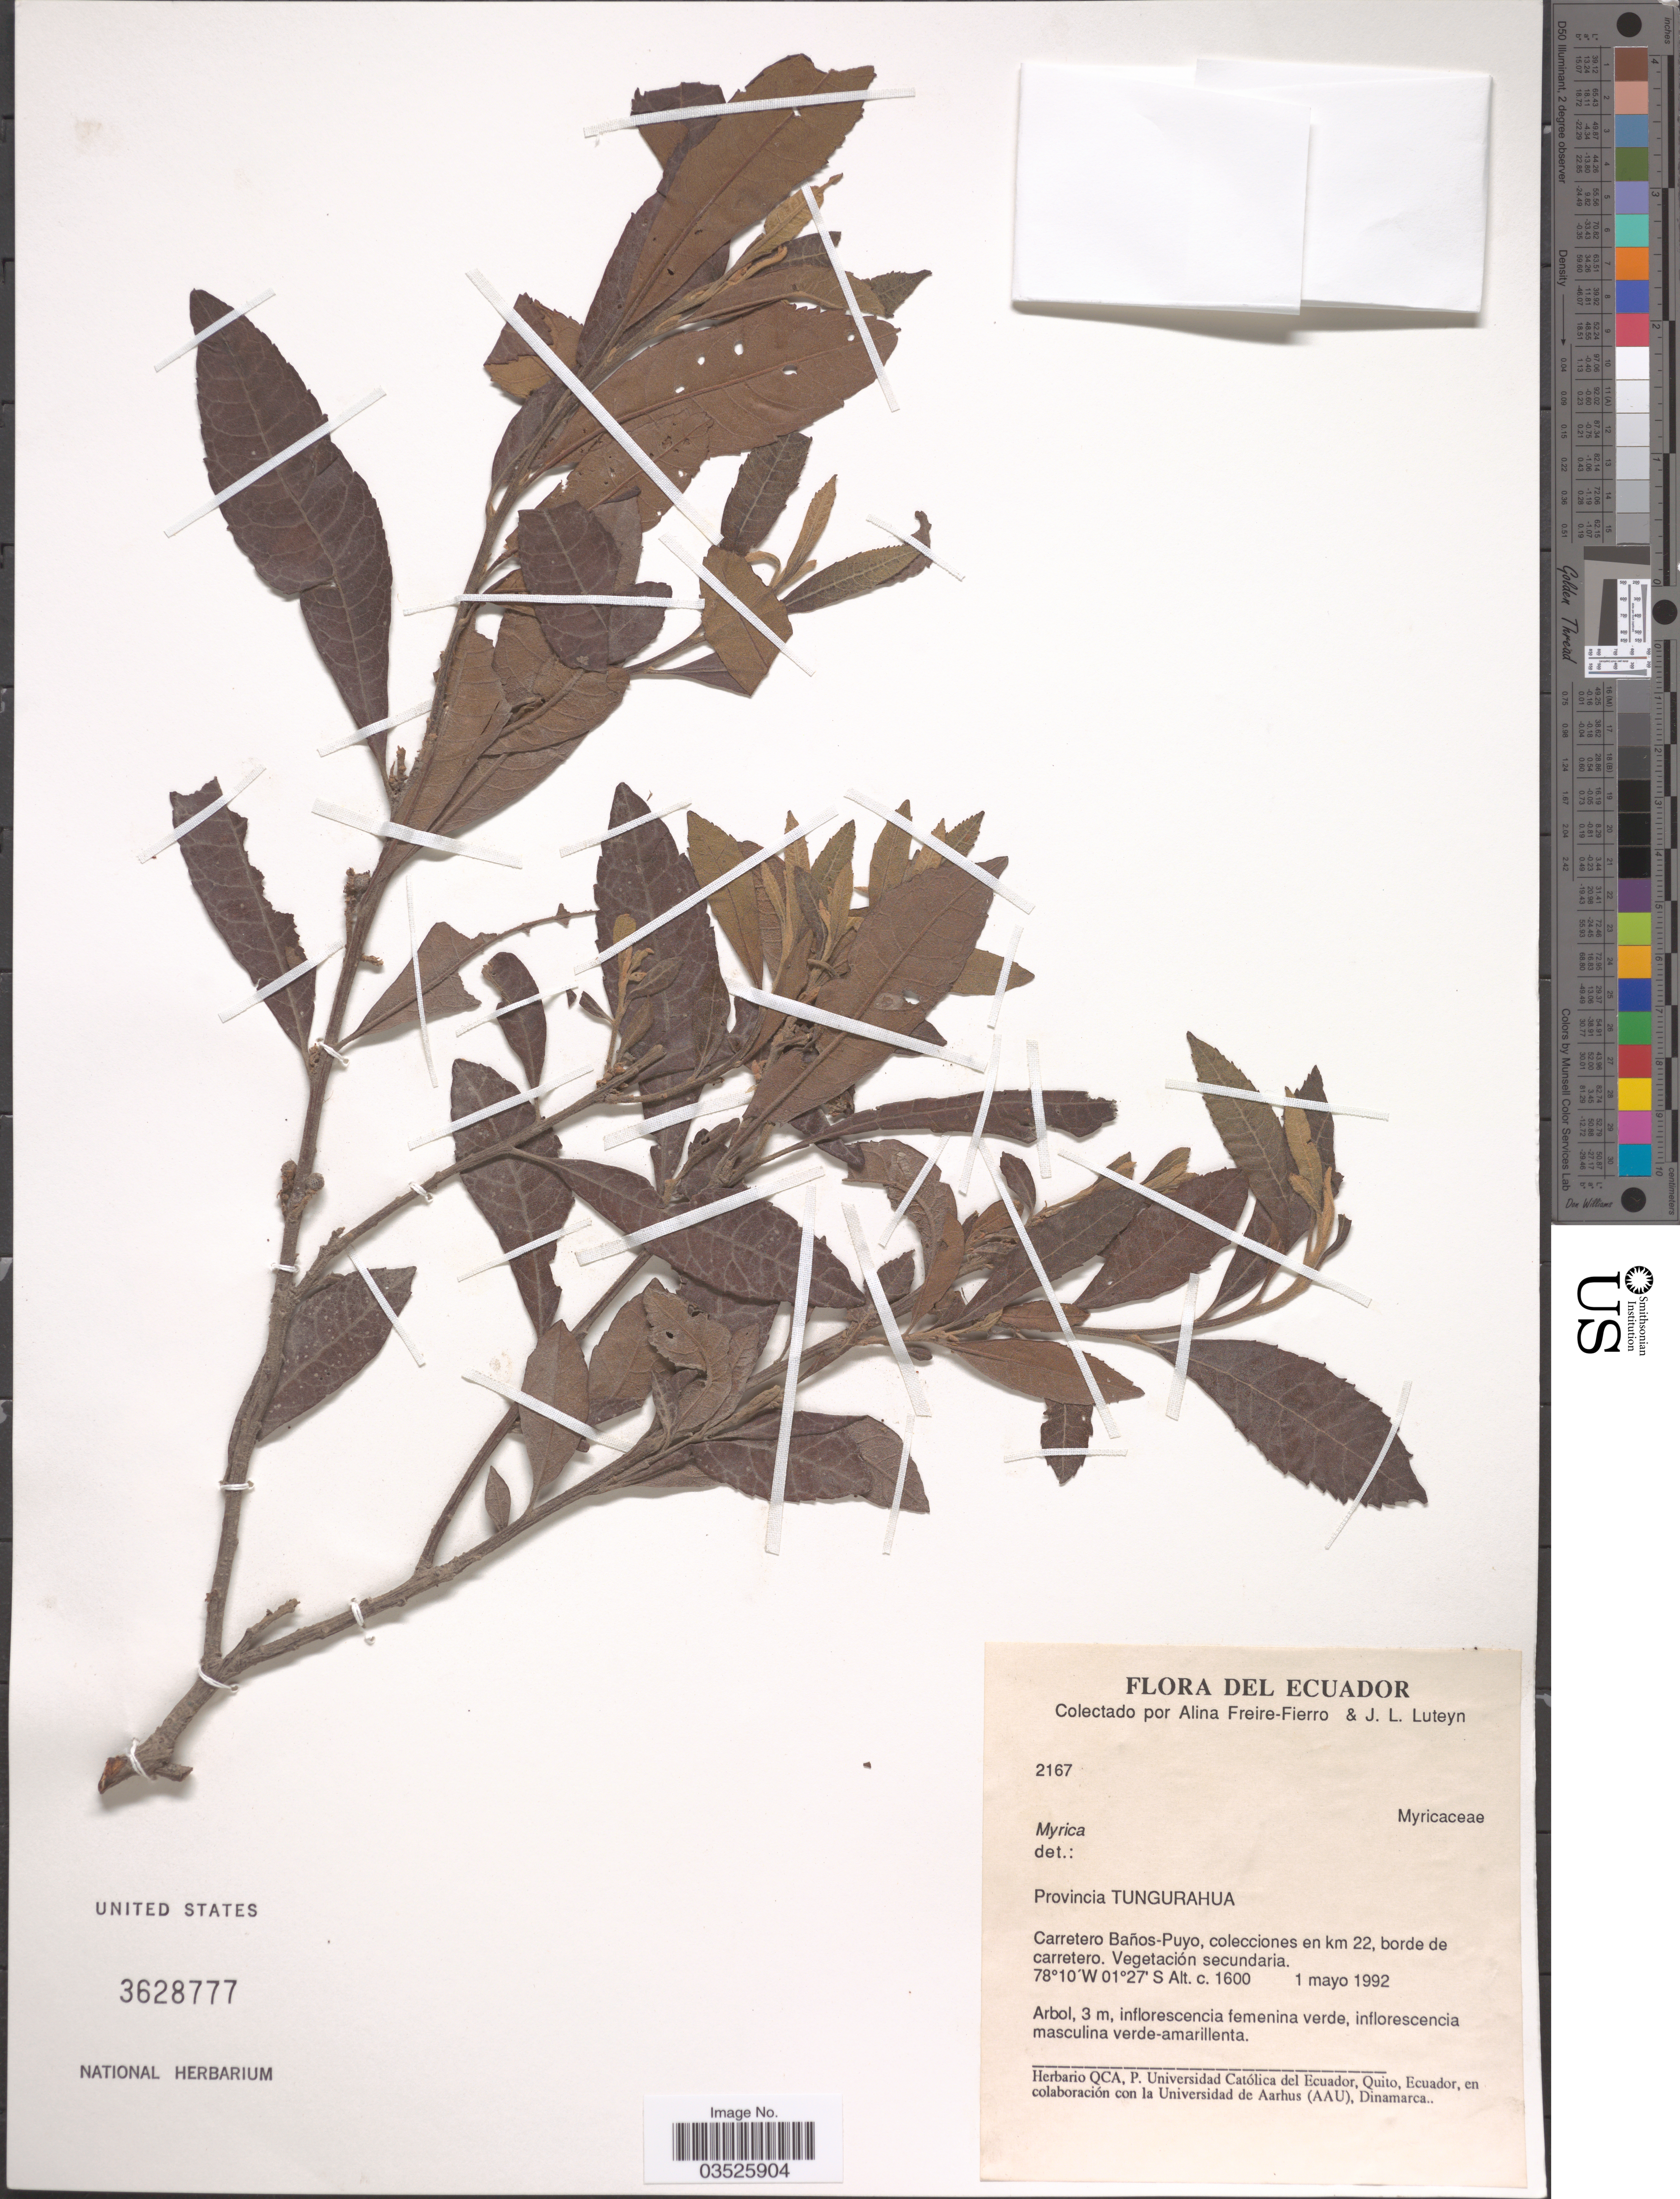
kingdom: Plantae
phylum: Tracheophyta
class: Magnoliopsida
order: Fagales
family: Myricaceae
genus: Morella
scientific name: Morella pubescens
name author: (Humb. & Bonpl. ex Willd.) Wilbur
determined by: Strong, Mark T., (BOT), Smithsonian Institution - National Museum of Natural History (UNITED STATES)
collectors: A. Freire-Fierro & J. Luteyn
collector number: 2167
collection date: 1992-05-01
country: Ecuador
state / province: Tungurahua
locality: Carretero Baños-Puyo, colecciones en km 22, borde de carretero.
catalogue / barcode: US 3628777